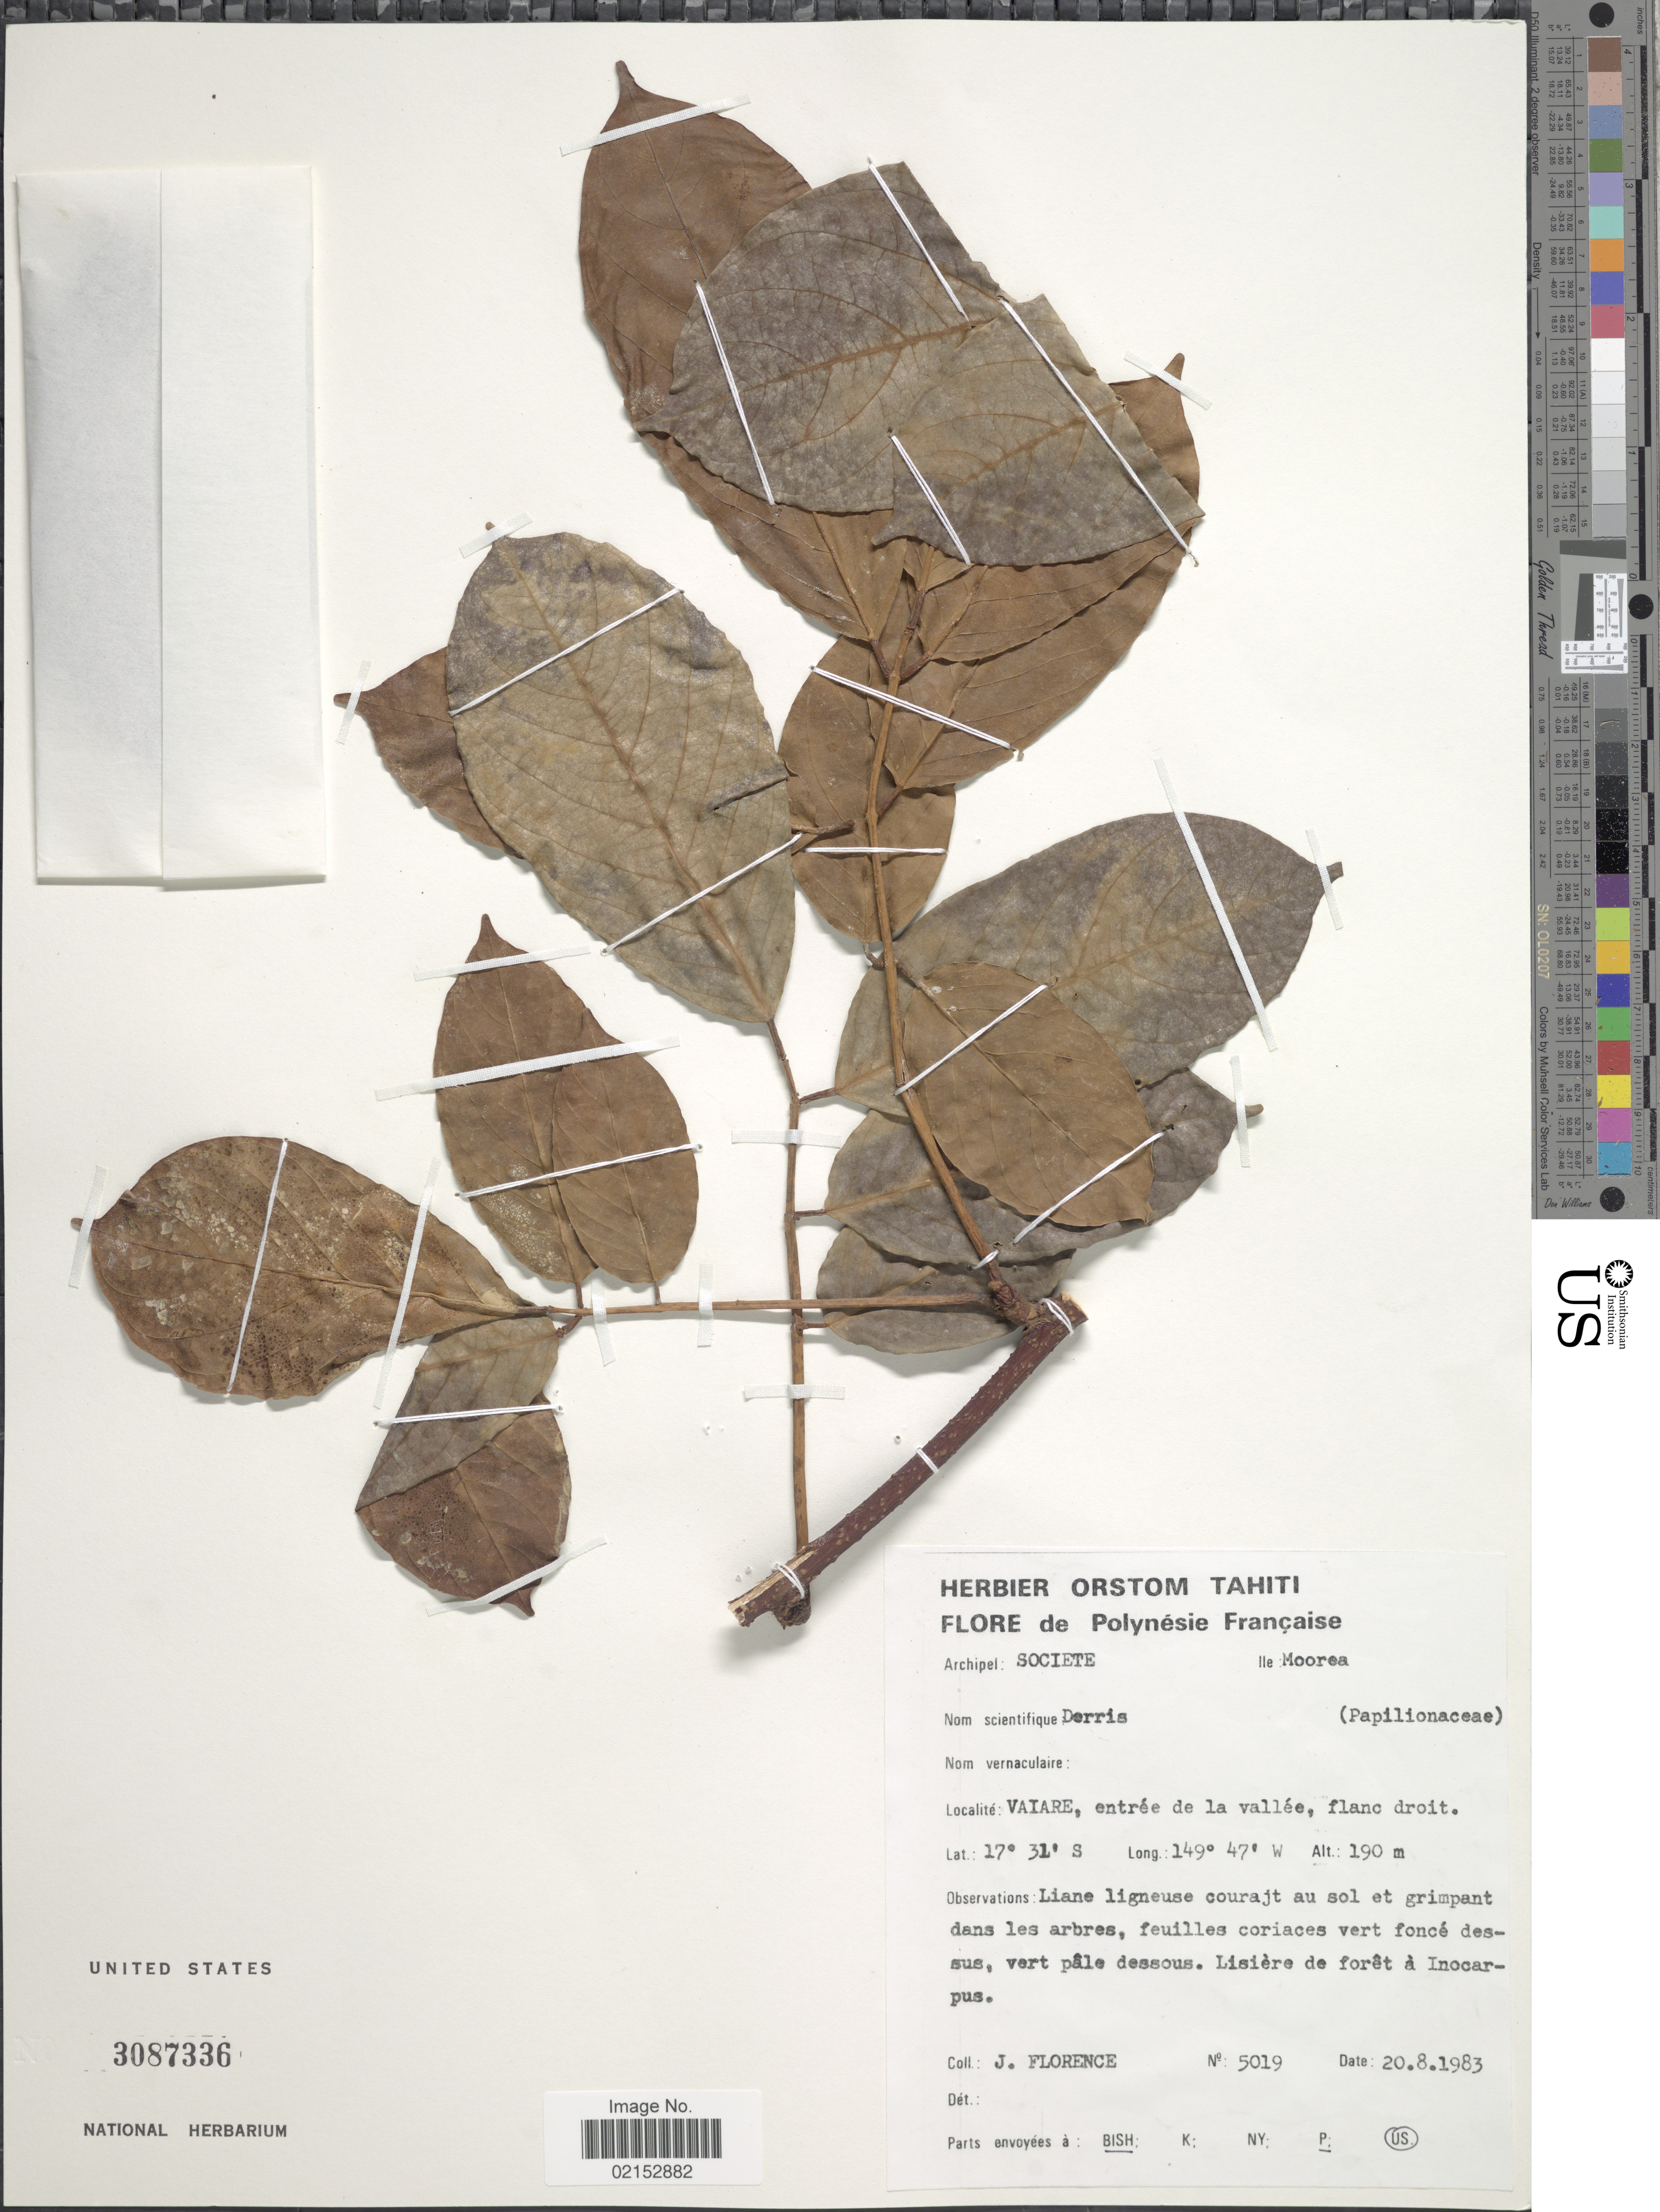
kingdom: Plantae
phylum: Tracheophyta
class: Magnoliopsida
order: Fabales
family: Fabaceae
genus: Derris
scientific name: Derris sp.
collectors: J. Florence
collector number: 5019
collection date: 1983-08-20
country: French Polynesia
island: Moorea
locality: Archipel: Societe, Ile: Moorea, Vaiare, entrée de la vallée, flanc droit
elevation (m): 190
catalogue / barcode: US 3087336